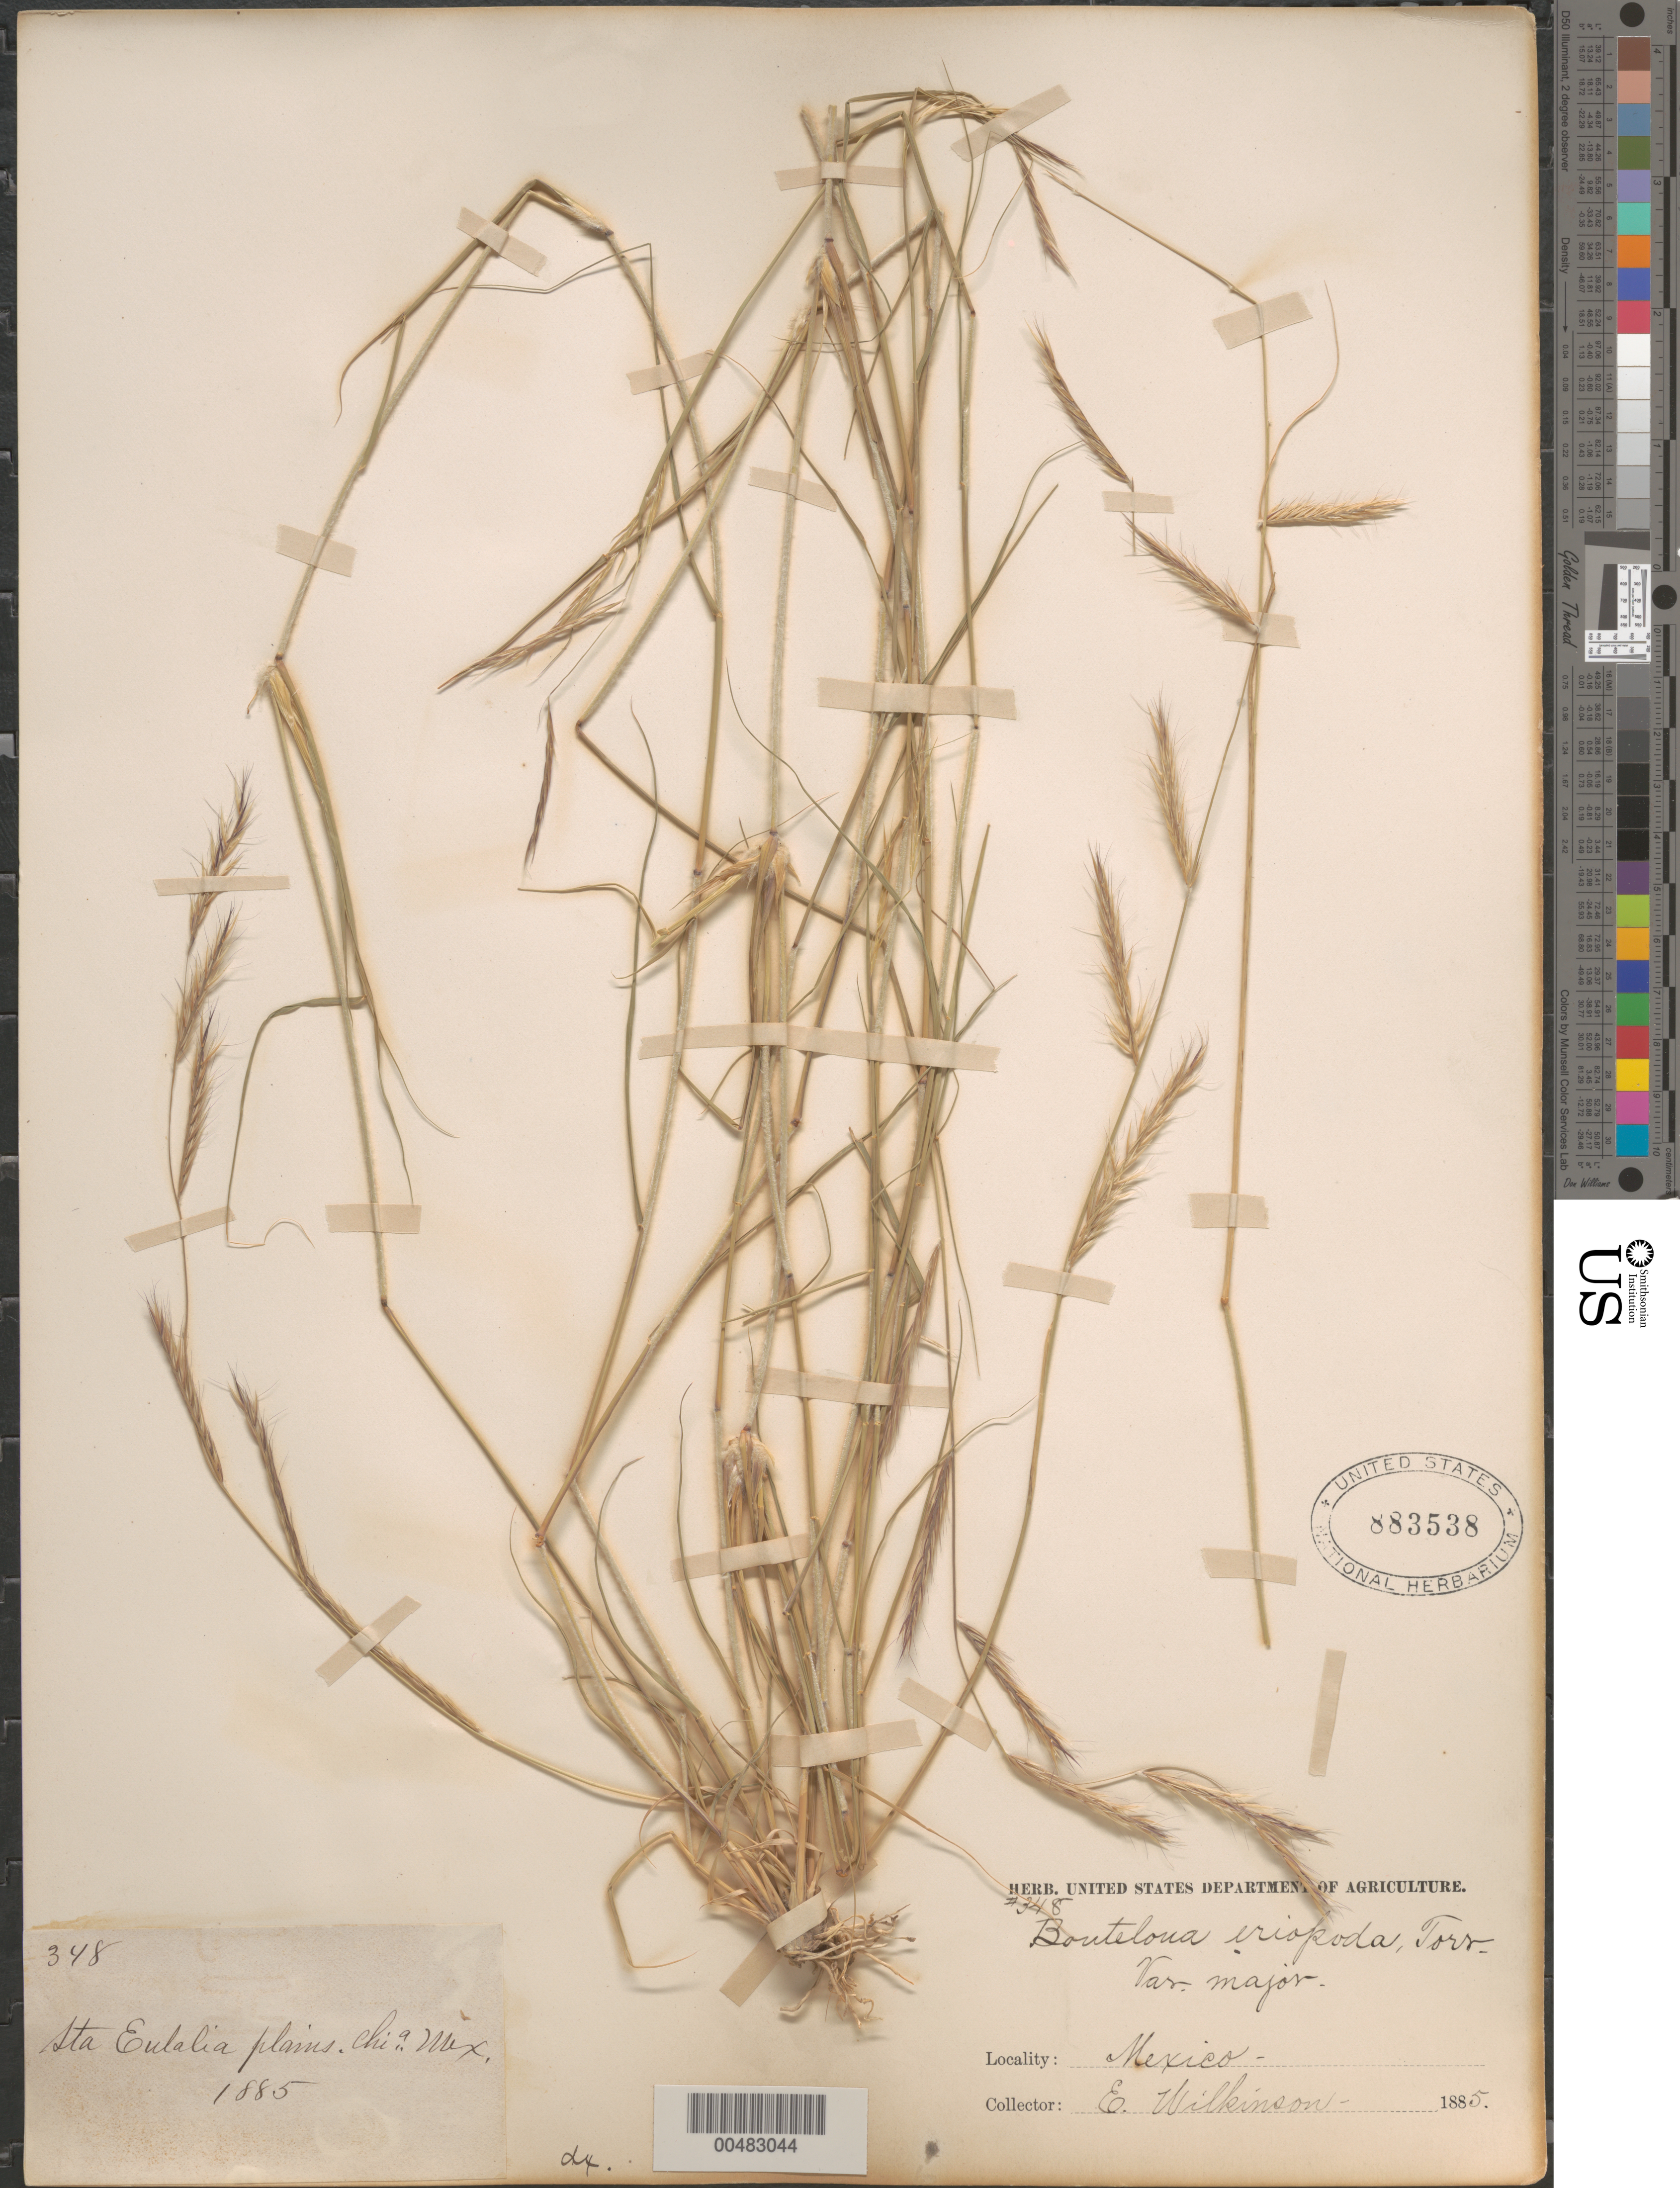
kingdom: Plantae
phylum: Tracheophyta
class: Liliopsida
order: Poales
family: Poaceae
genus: Bouteloua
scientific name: Bouteloua eriopoda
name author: (Torr.) Torr.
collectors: E. Wikinson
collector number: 348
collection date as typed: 1885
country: Mexico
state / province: Chiapas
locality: Sta Eulalia plains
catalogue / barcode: US 883538